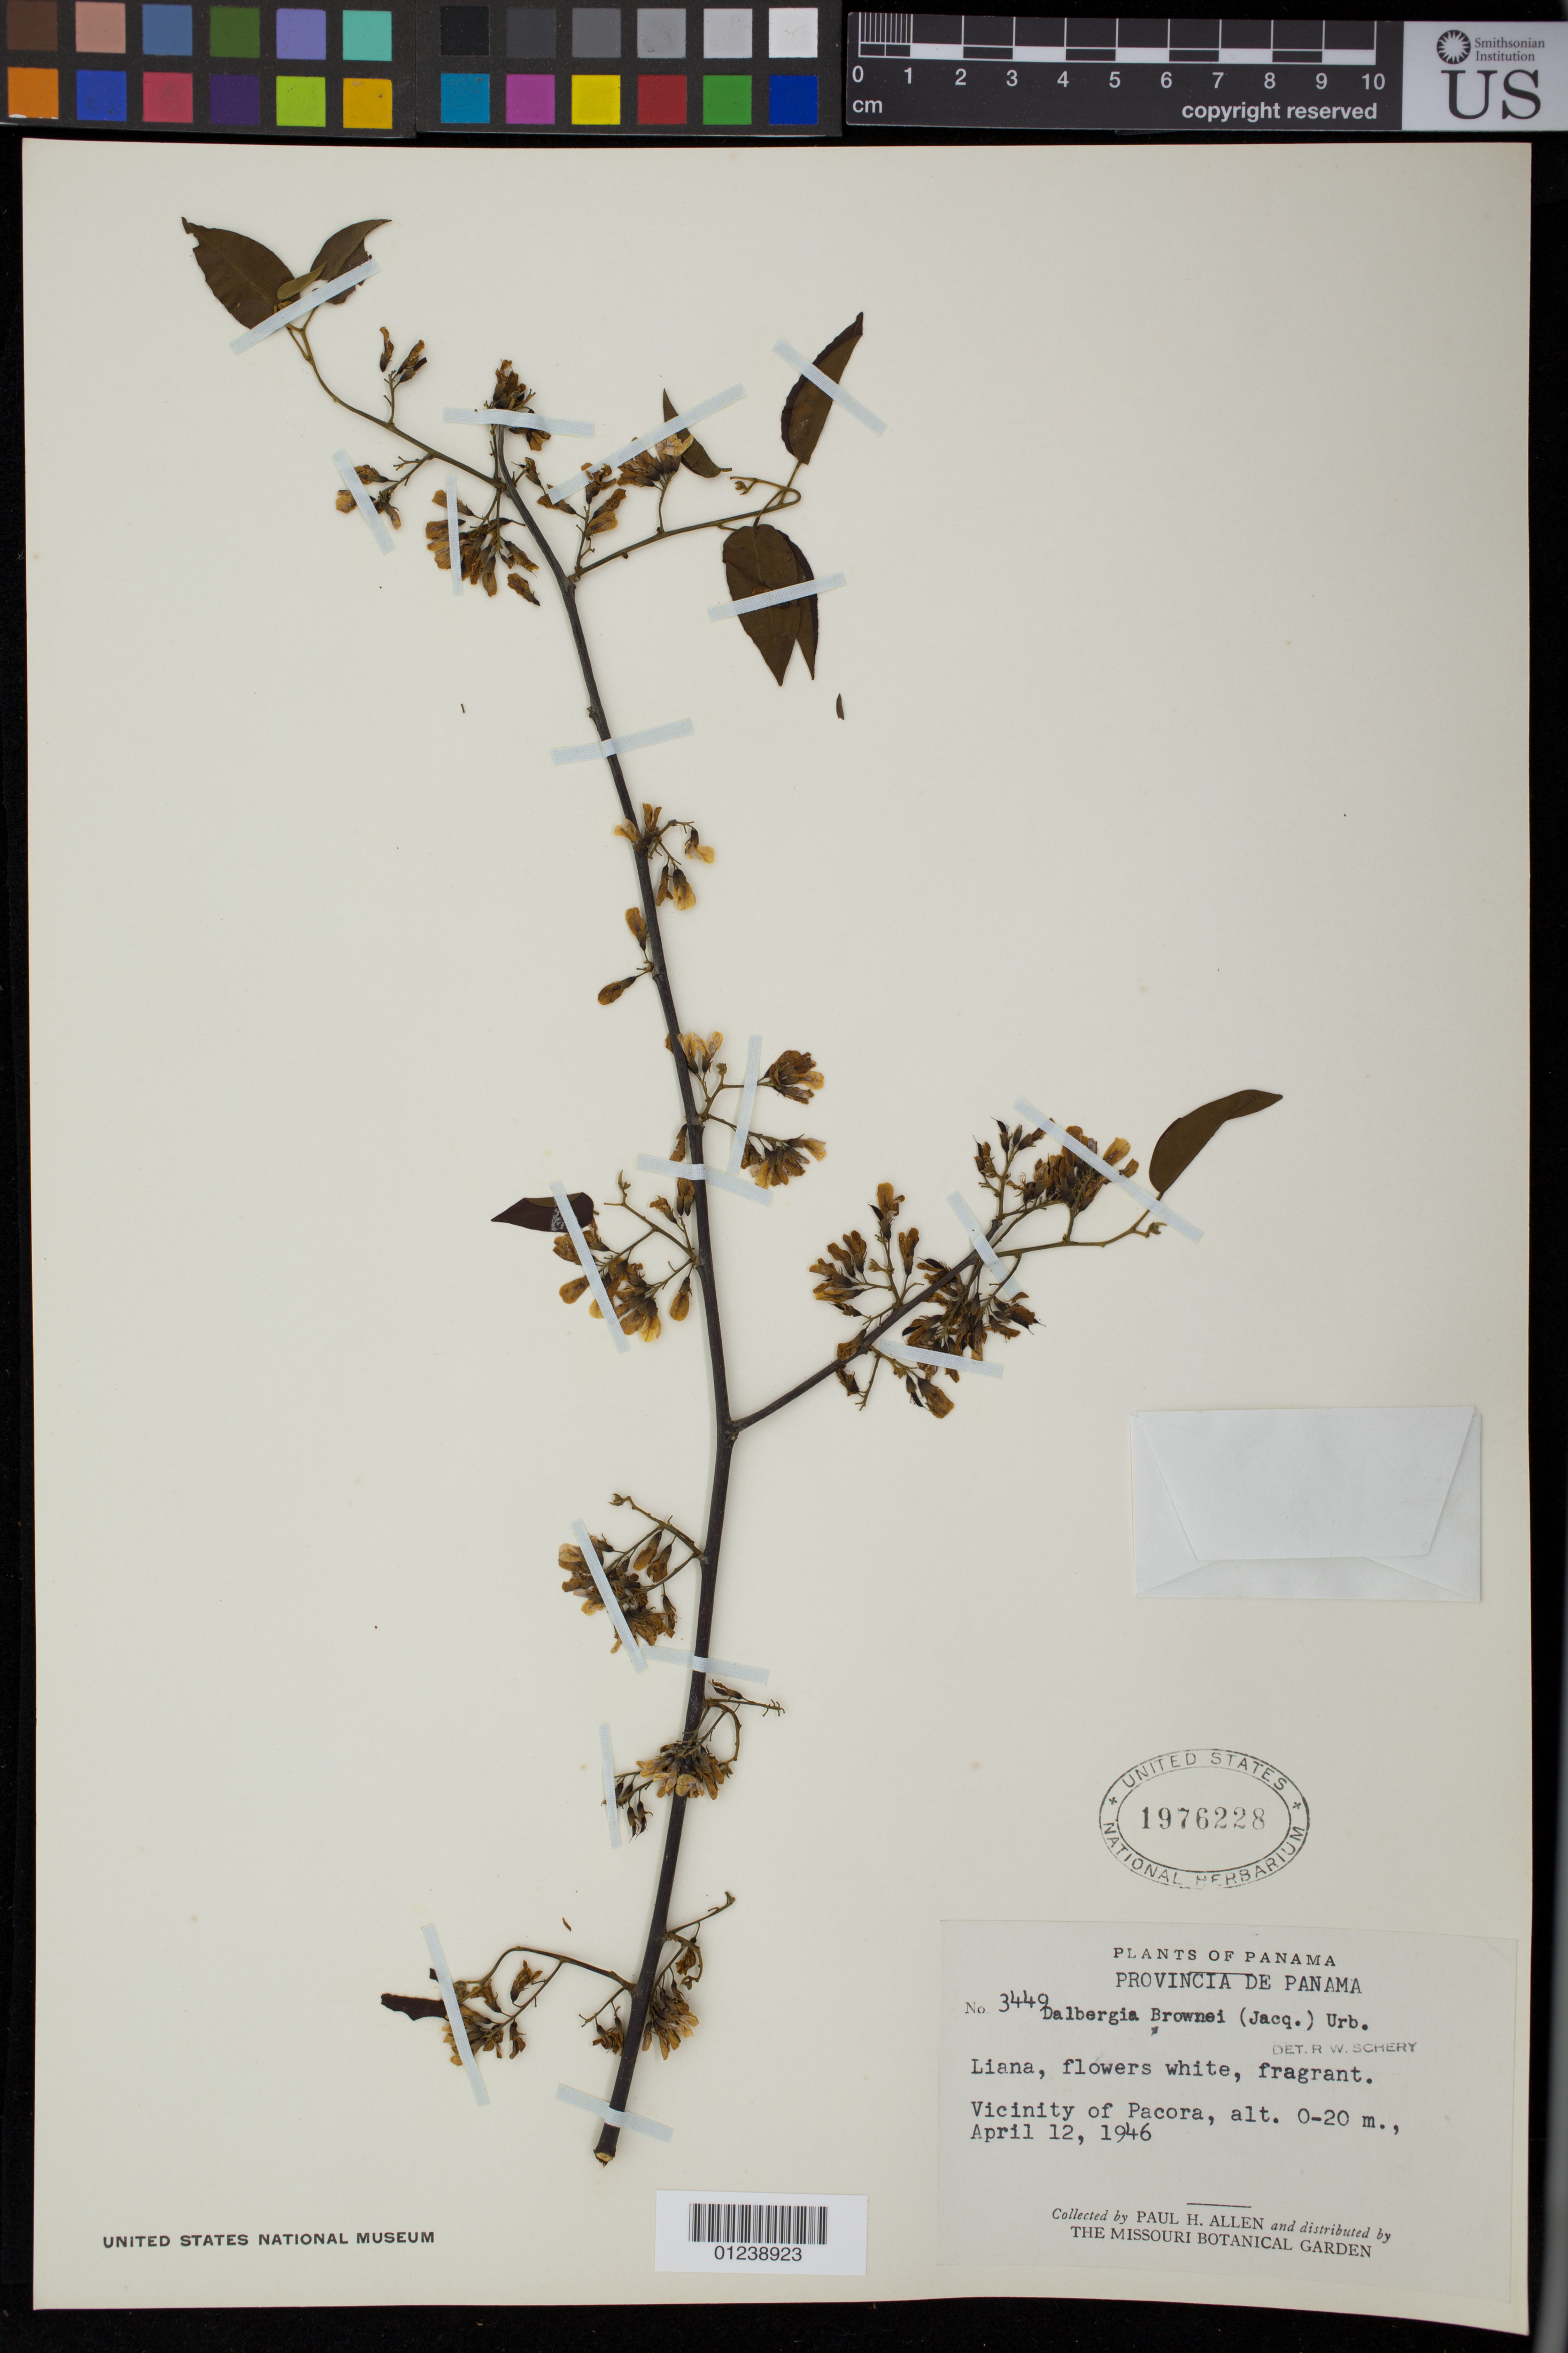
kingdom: Plantae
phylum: Tracheophyta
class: Magnoliopsida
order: Fabales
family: Fabaceae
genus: Dalbergia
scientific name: Dalbergia brownei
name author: (Jacq.) Schinz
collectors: P. H. Allen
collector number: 3449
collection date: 1946-04-12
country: Panama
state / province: Panamá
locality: Vicinity of Pacora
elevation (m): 0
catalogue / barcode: US 1976228